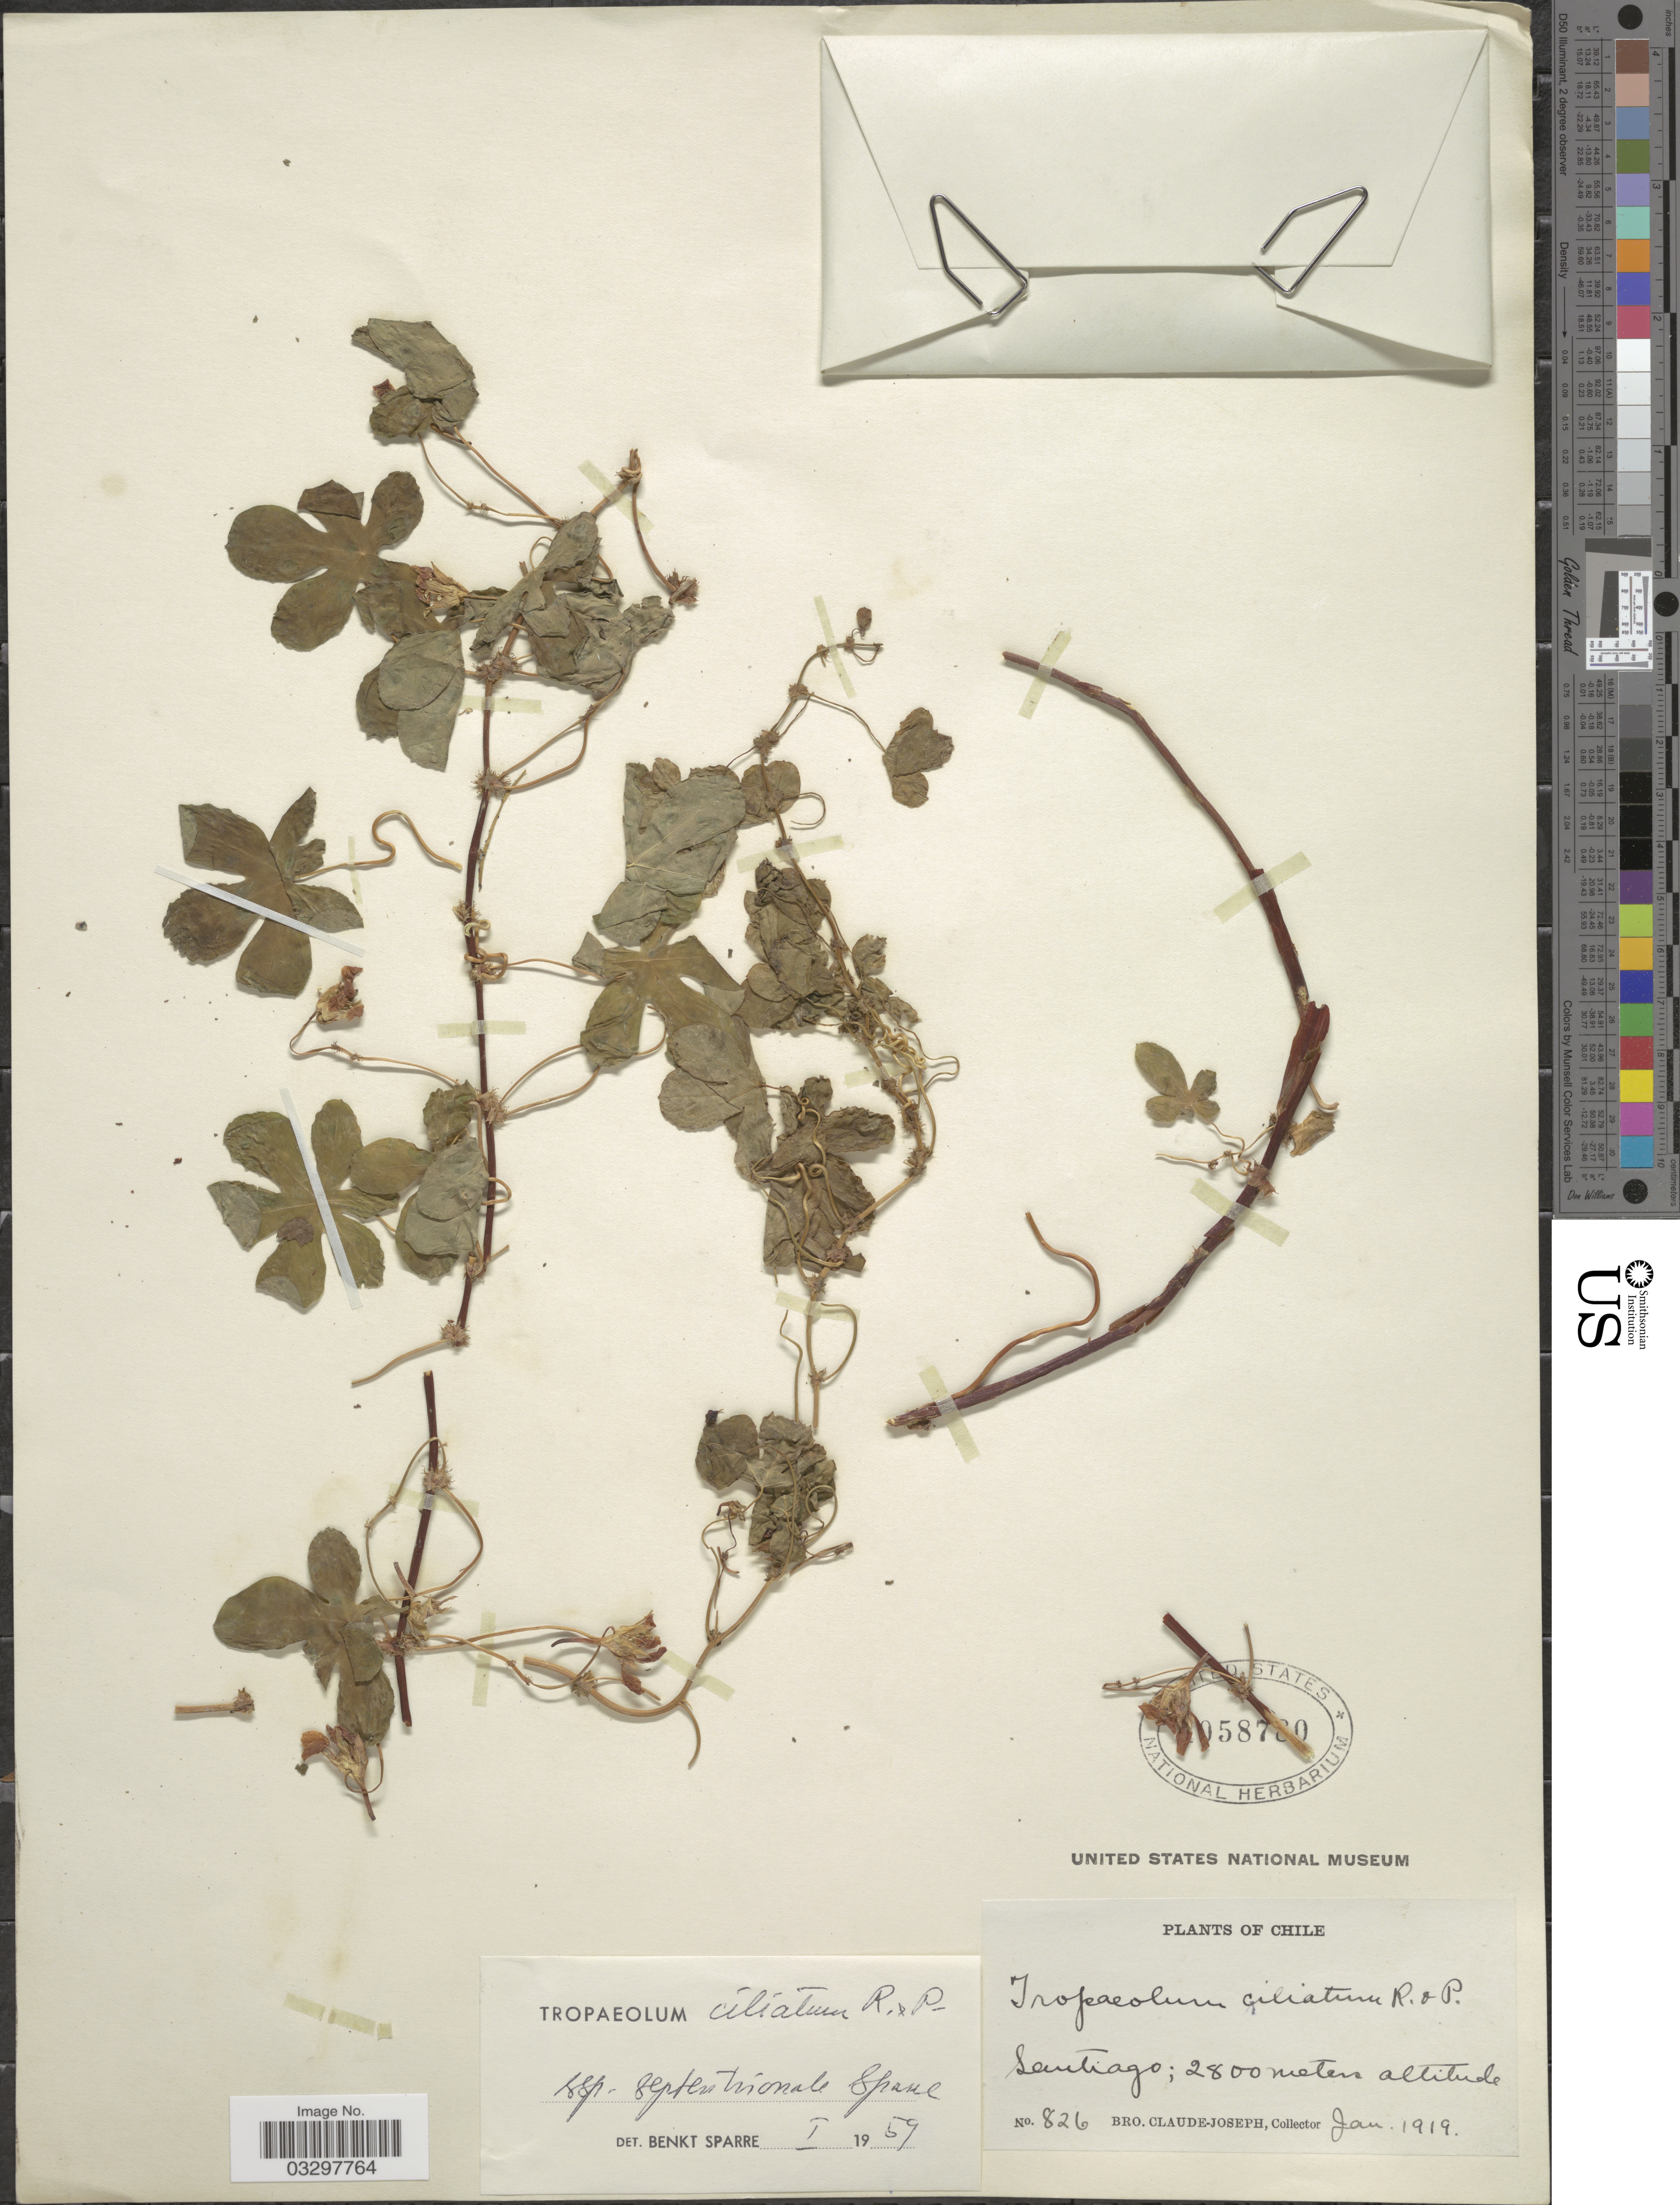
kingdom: Plantae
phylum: Tracheophyta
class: Magnoliopsida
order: Brassicales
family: Tropaeolaceae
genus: Tropaeolum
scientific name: Tropaeolum ciliatum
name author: Ruiz & Pav.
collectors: Bro. Claude-Joseph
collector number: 826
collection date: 1919-01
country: Chile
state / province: Región Metropolitana (RM)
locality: Santiago.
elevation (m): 2800